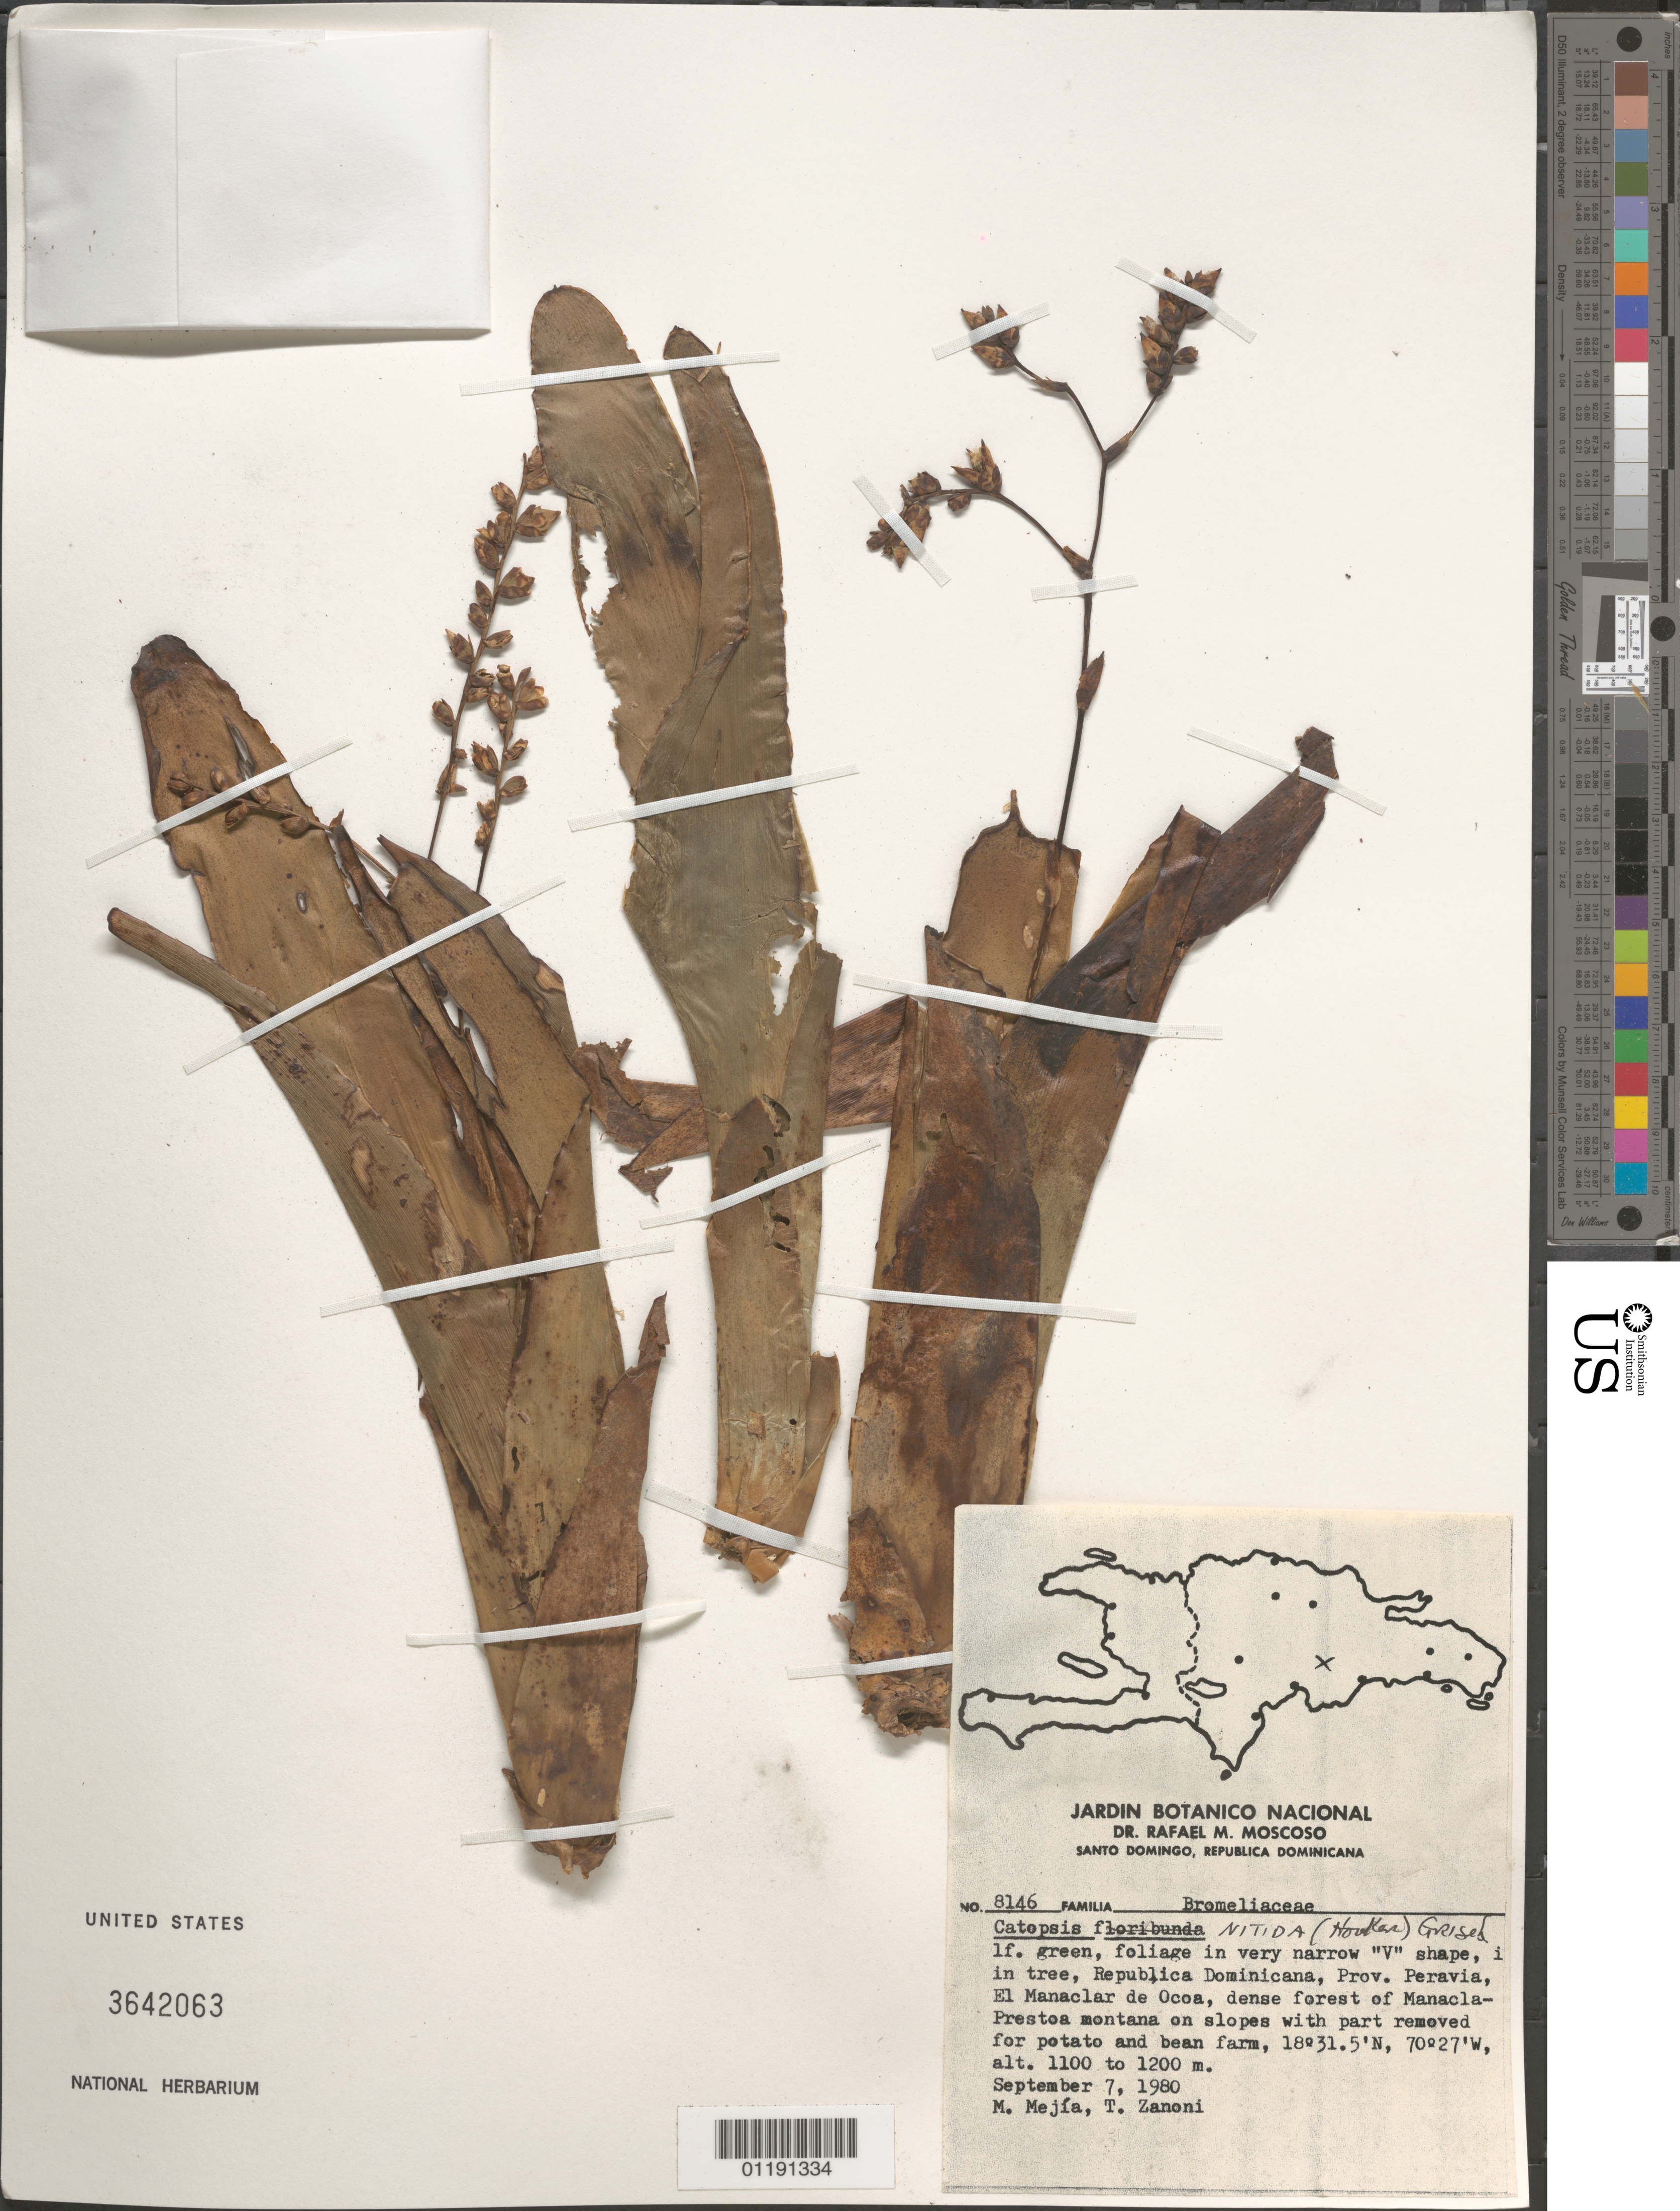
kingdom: Plantae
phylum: Tracheophyta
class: Liliopsida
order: Poales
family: Bromeliaceae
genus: Catopsis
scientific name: Catopsis nitida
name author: (Hook.) Griseb.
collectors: M. Mejia & T. A. Zanoni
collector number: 8146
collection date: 1980-09-07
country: Dominican Republic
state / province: Peravia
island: Hispaniola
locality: El Manaclar del Ocoa.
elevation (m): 1100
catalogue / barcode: US 3642063